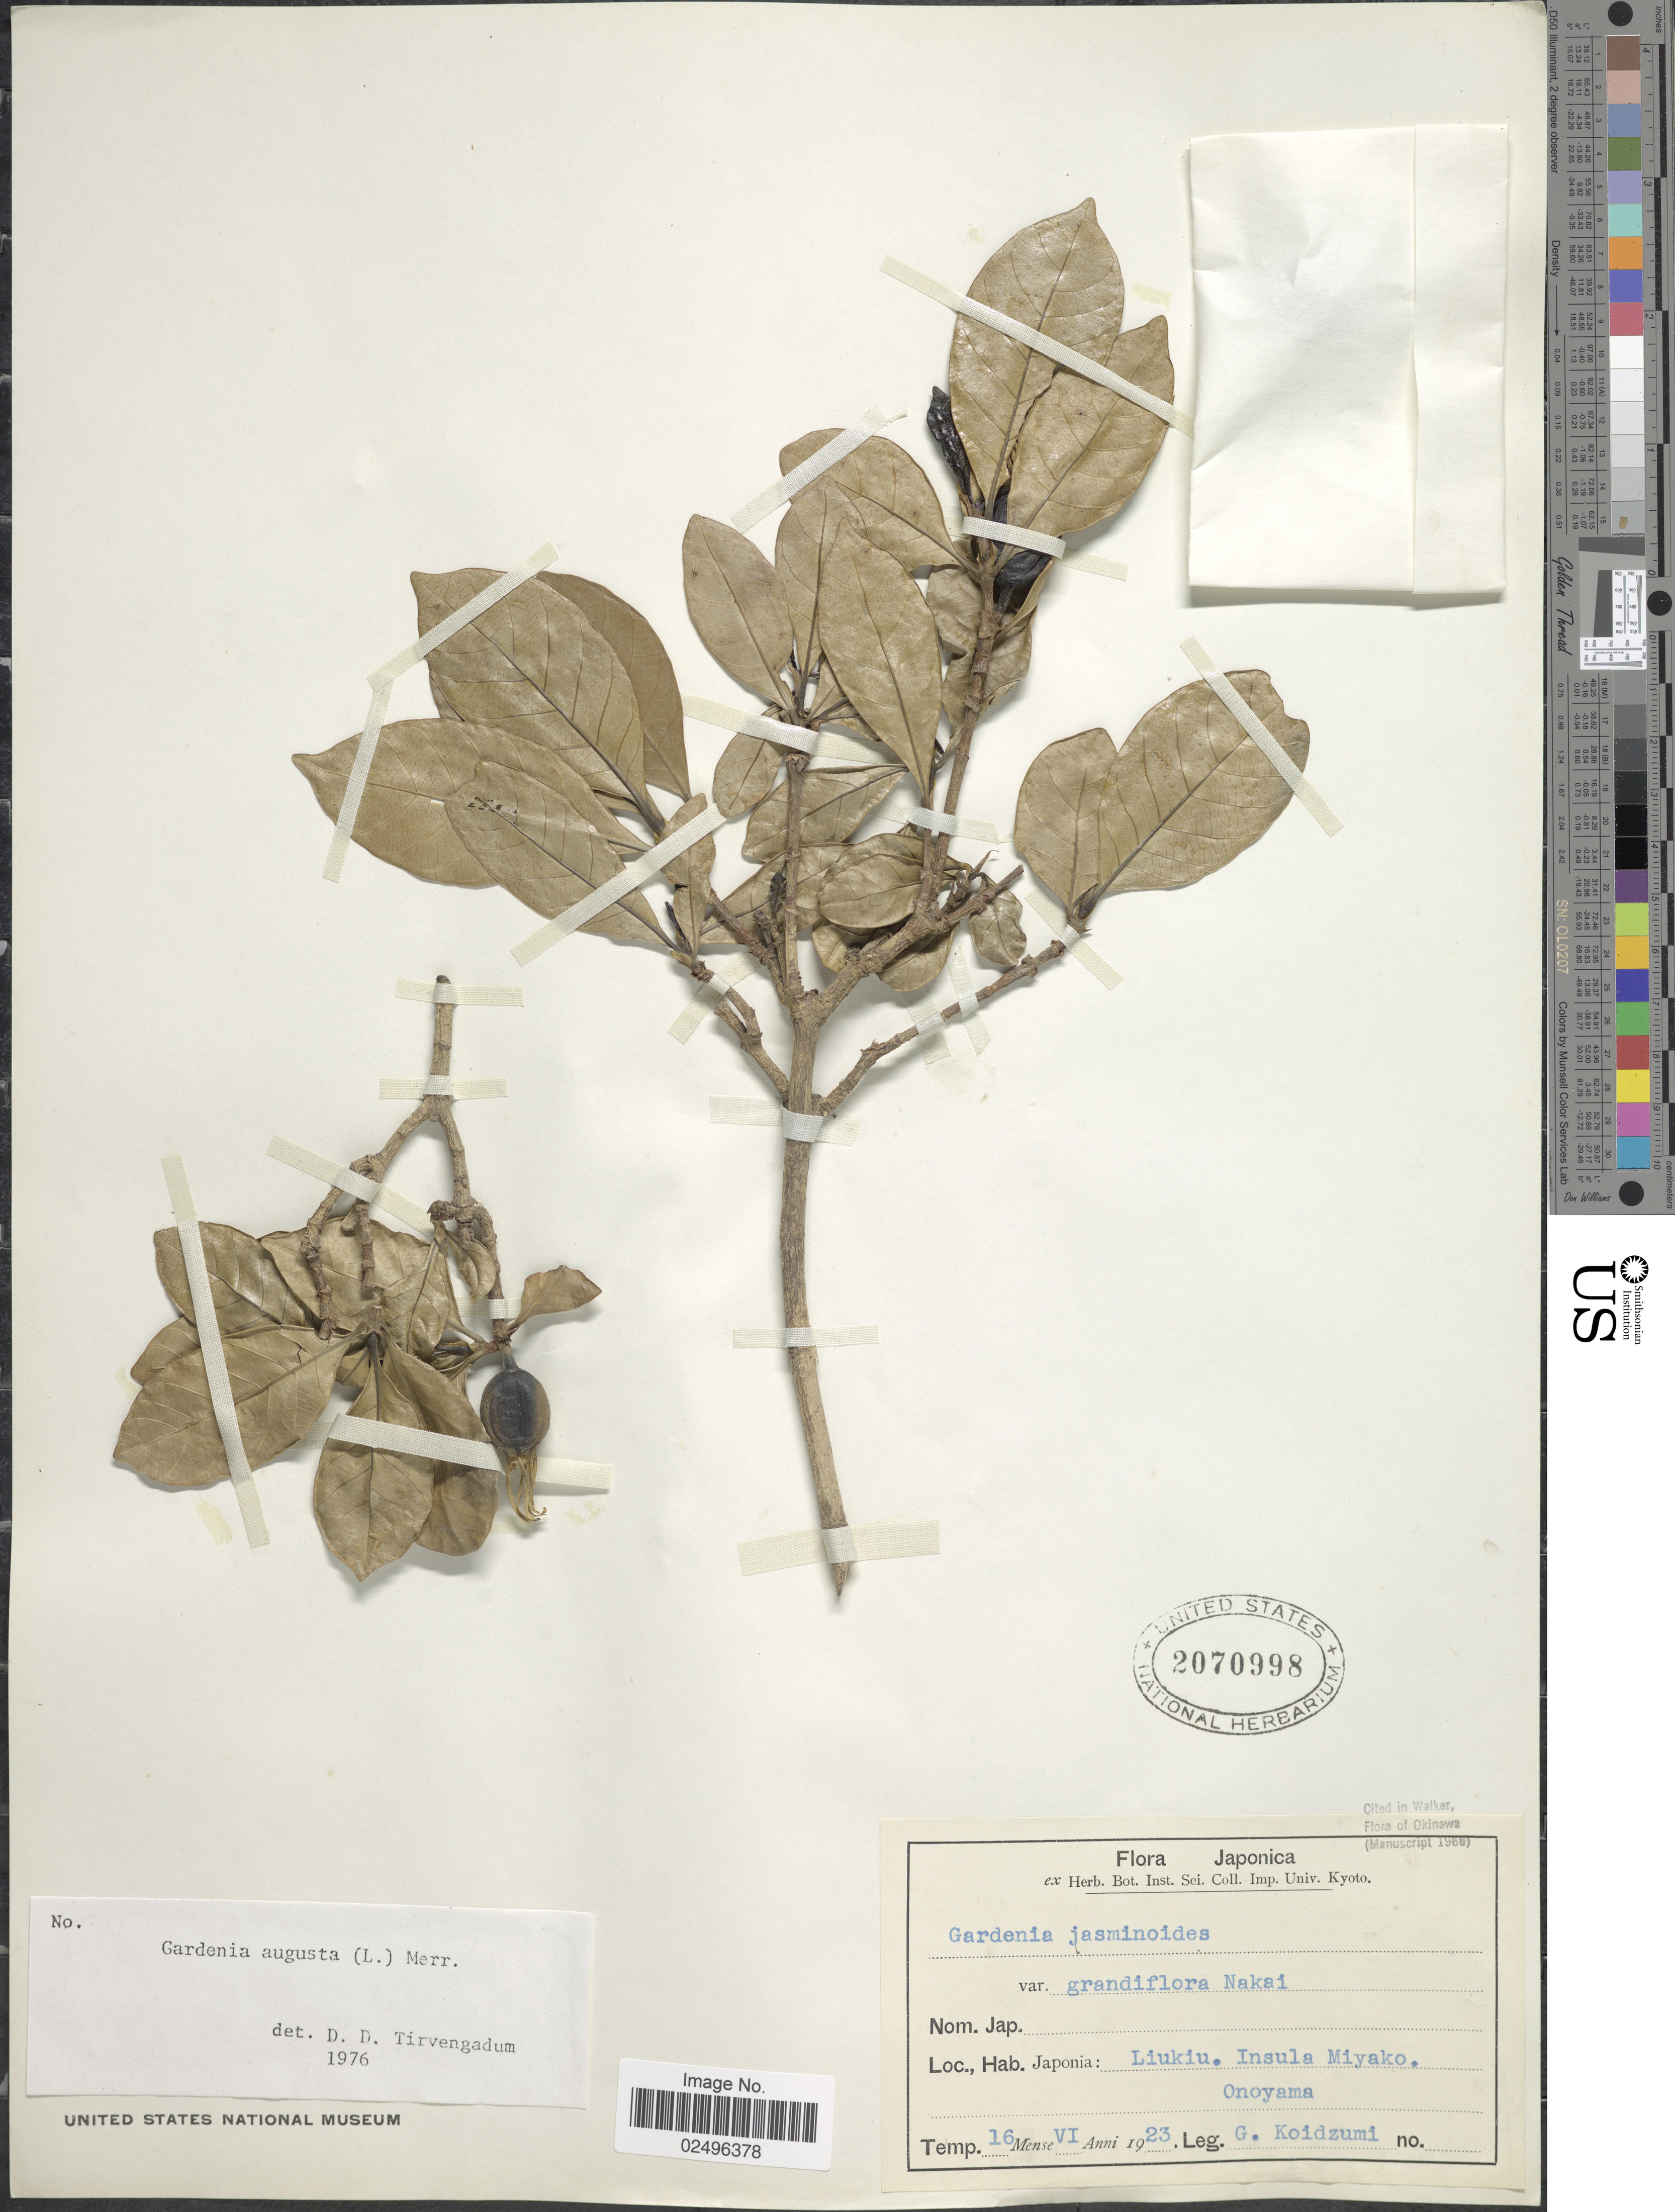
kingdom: Plantae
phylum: Tracheophyta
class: Magnoliopsida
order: Gentianales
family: Rubiaceae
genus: Gardenia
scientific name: Gardenia augusta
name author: (L.) Merr.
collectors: G. Koidzumi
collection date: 1923-06-16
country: Japan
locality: Japonia: Liukiu. Insula Miyako. Onoyama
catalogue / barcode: US 2070998